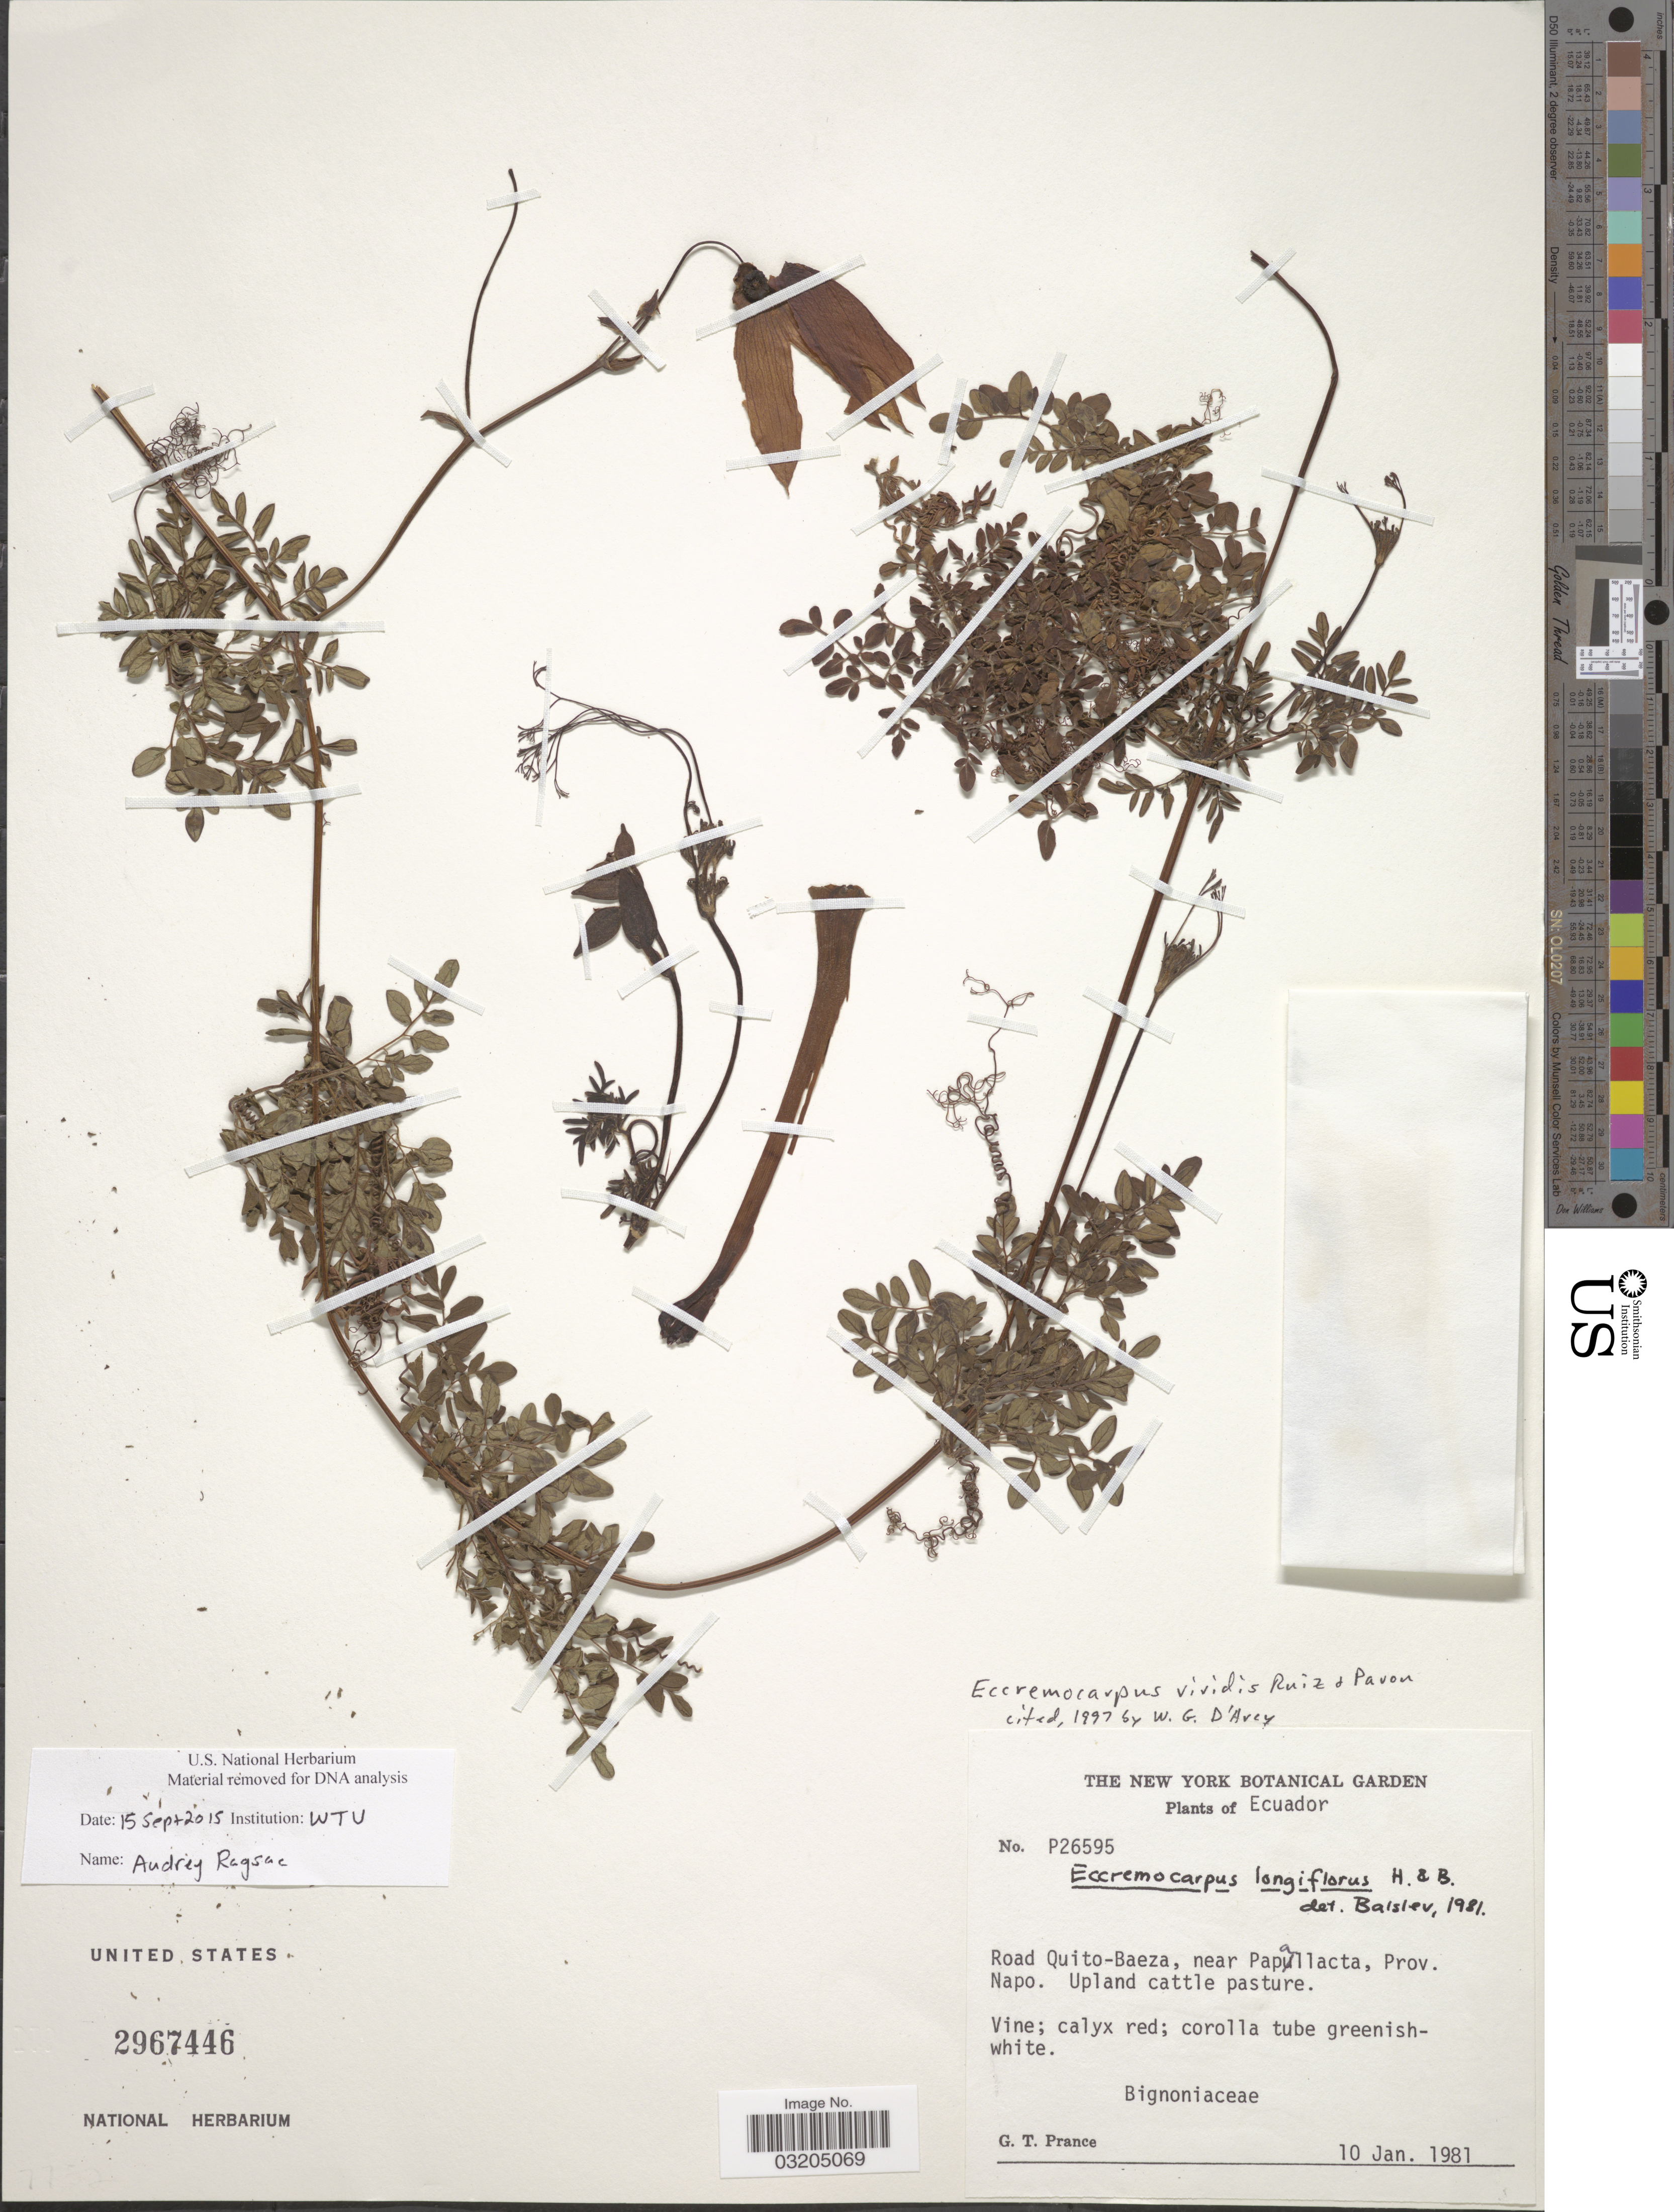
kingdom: Plantae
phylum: Tracheophyta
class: Magnoliopsida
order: Lamiales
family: Bignoniaceae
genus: Eccremocarpus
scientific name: Eccremocarpus viridis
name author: Ruiz & Pav.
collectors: G. T. Prance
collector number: P26595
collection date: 1981-01-10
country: Ecuador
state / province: Napo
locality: Road Quito-Baeza, near Papallacta.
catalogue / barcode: US 3967446